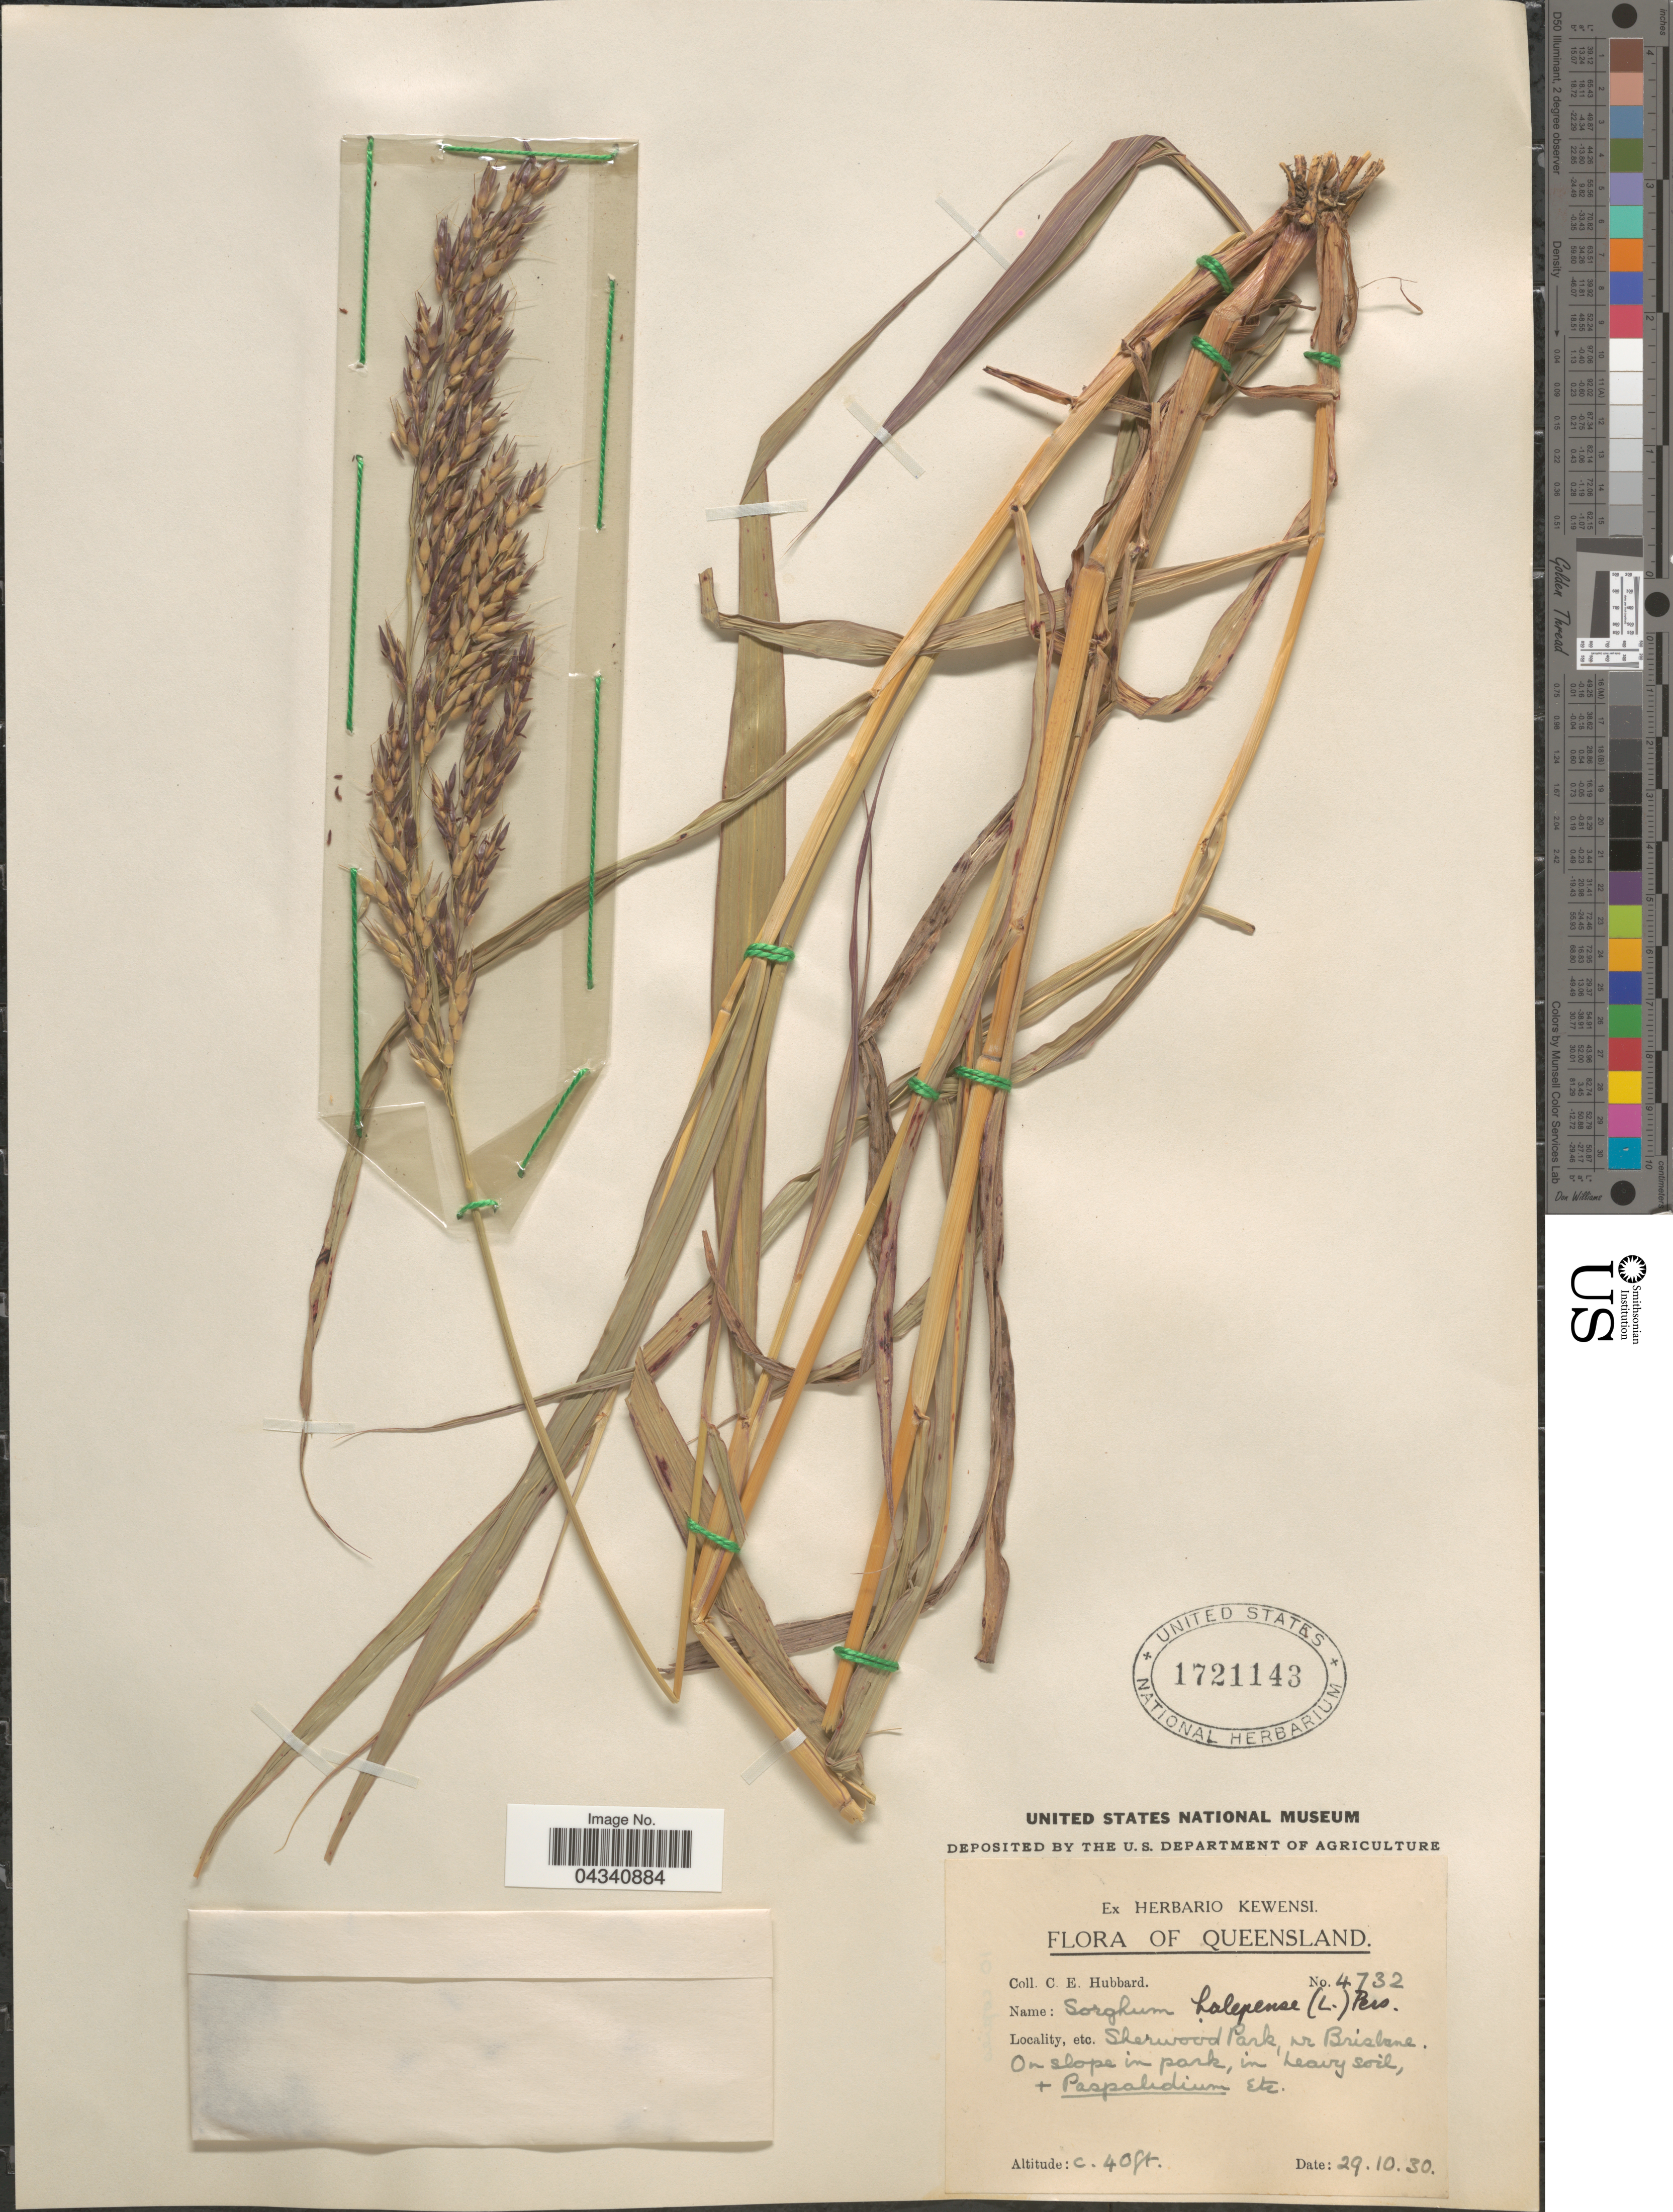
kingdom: Plantae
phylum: Tracheophyta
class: Liliopsida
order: Poales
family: Poaceae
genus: Sorghum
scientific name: Sorghum halepense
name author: (L.) Pers.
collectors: C. E. Hubbard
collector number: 4732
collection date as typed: Transcribed d/m/y: 29/10/30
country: Australia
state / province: Queensland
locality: Sherwood Park, nr Brisbane. On slope in park, in heavy soil.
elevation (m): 12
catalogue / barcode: US 1721143